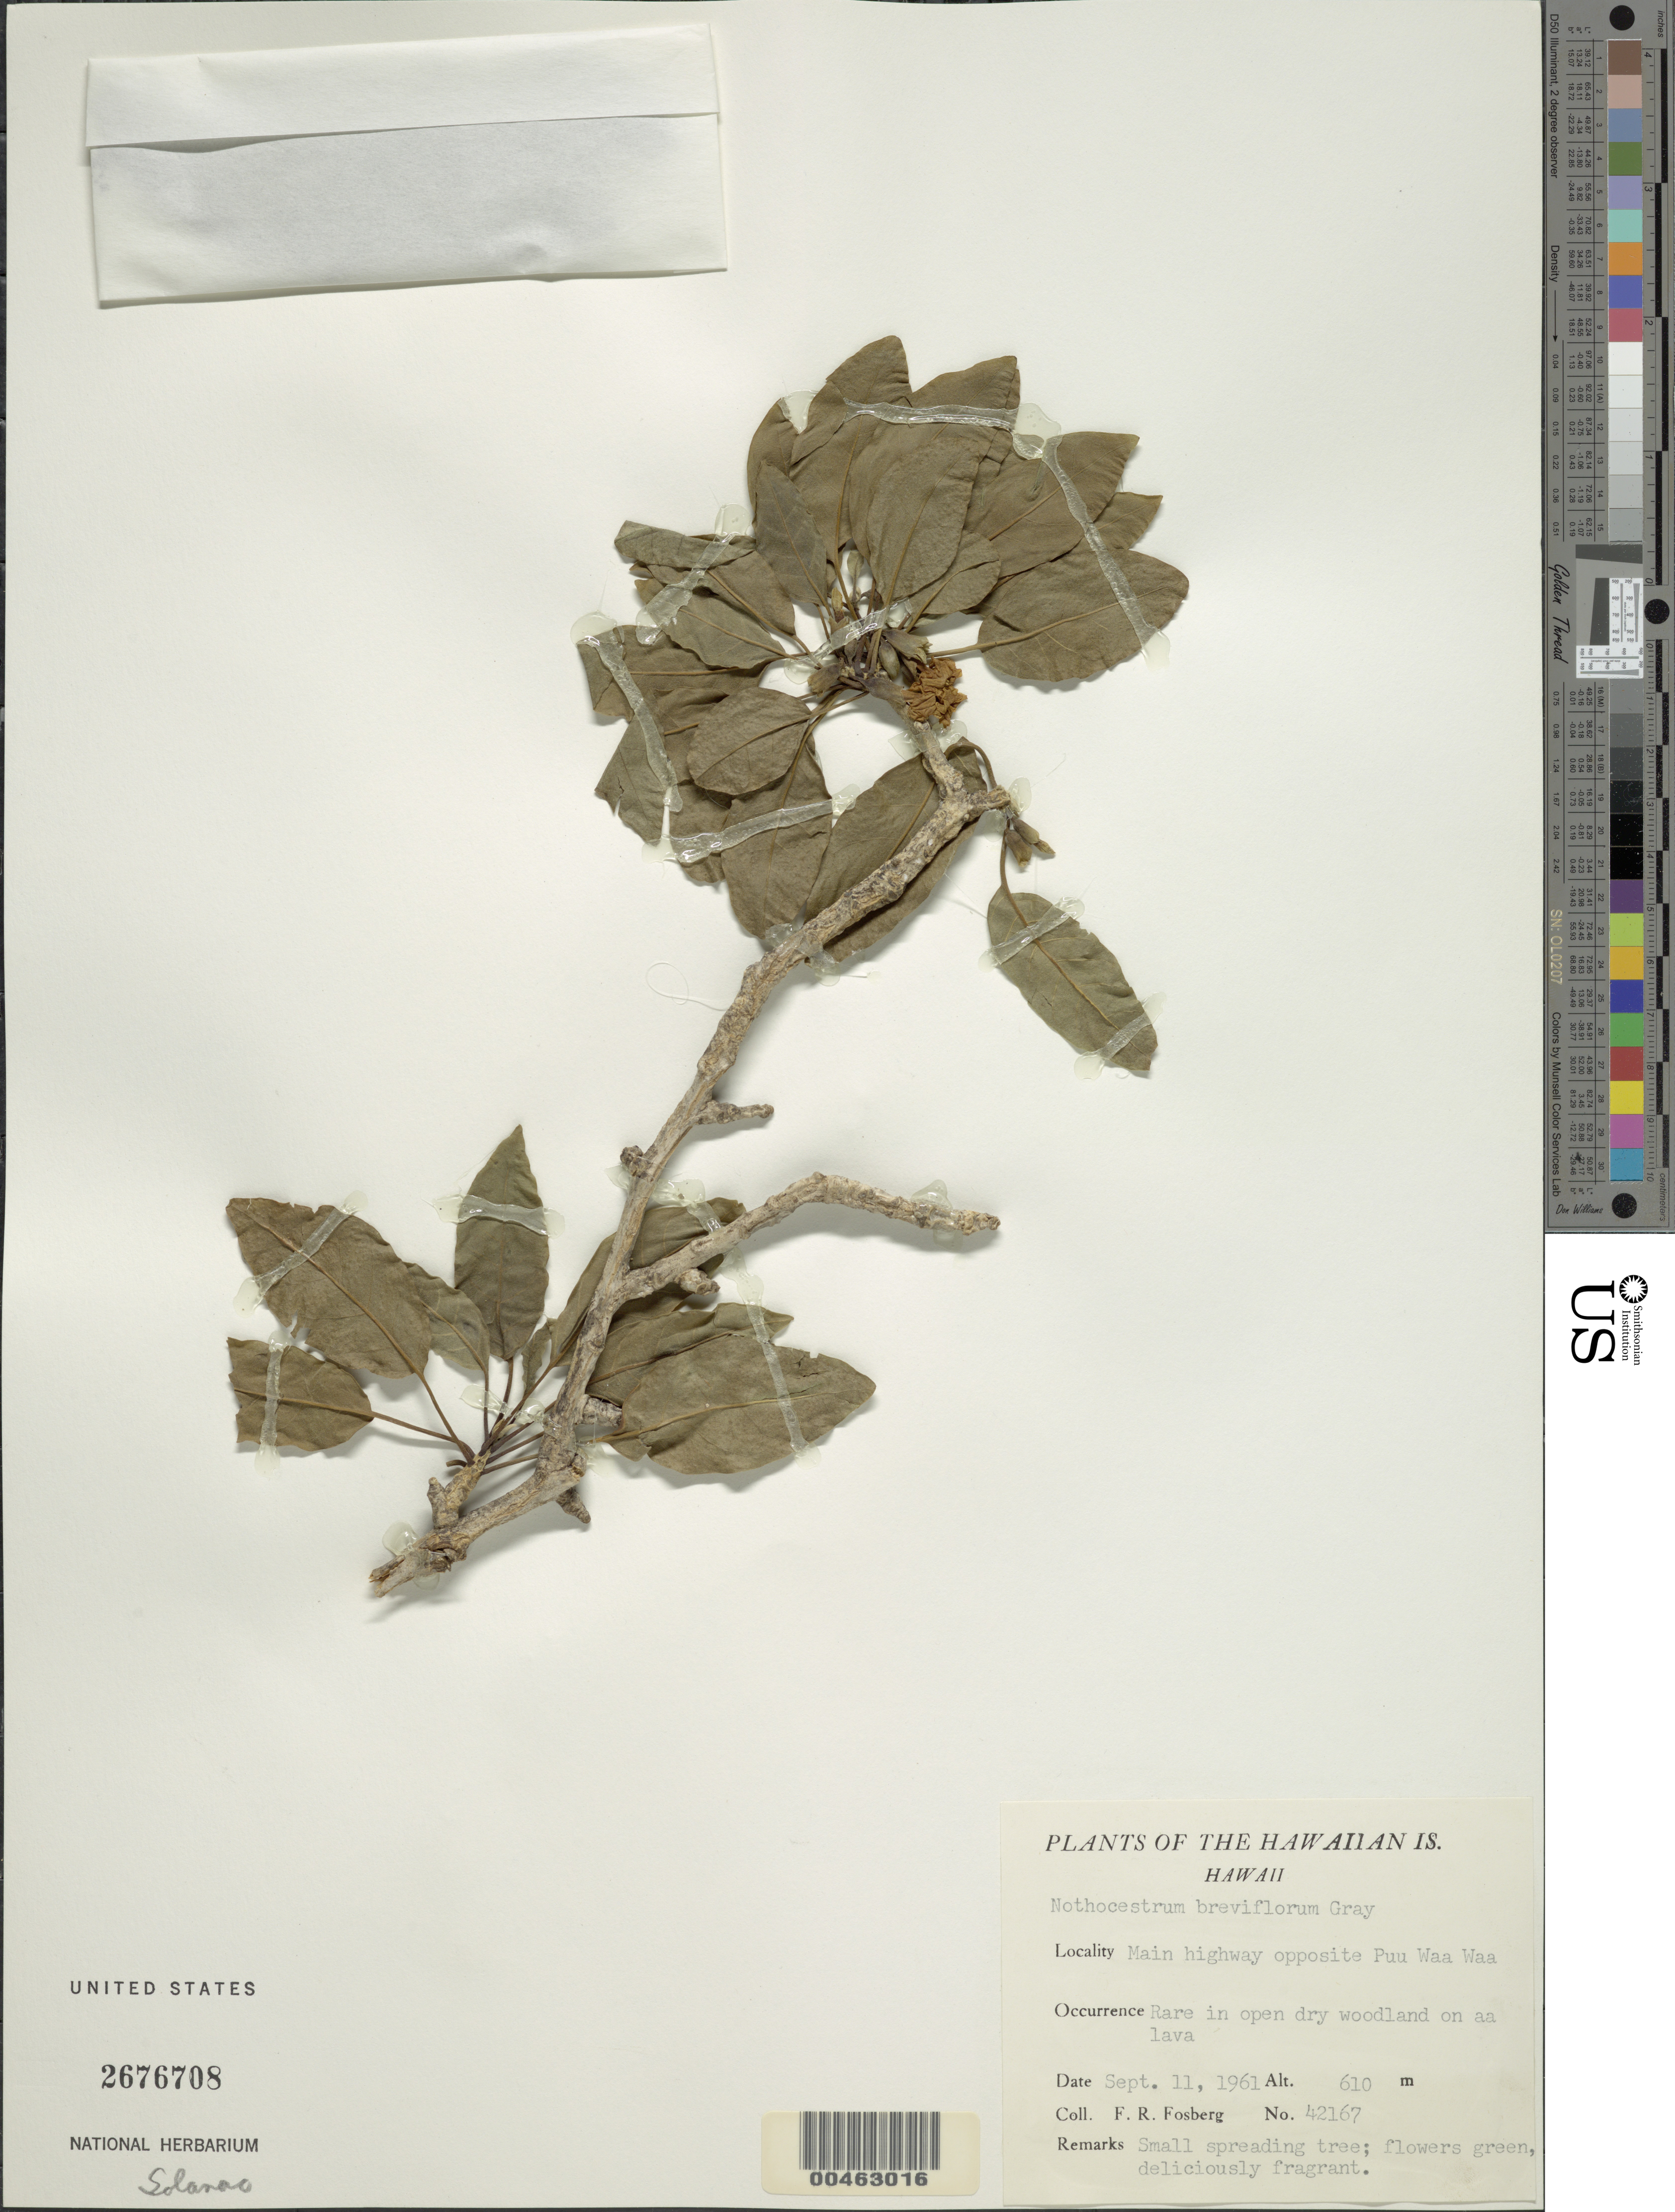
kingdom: Plantae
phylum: Tracheophyta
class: Magnoliopsida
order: Solanales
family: Solanaceae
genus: Nothocestrum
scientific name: Nothocestrum breviflorum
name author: A. Gray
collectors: F. R. Fosberg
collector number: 42167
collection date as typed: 11 Sep 1961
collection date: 1961-09-11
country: United States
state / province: Hawaii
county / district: Hawaii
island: Hawaii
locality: Main hwy. opposite Puu Waa Waa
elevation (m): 610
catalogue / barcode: US 2676708